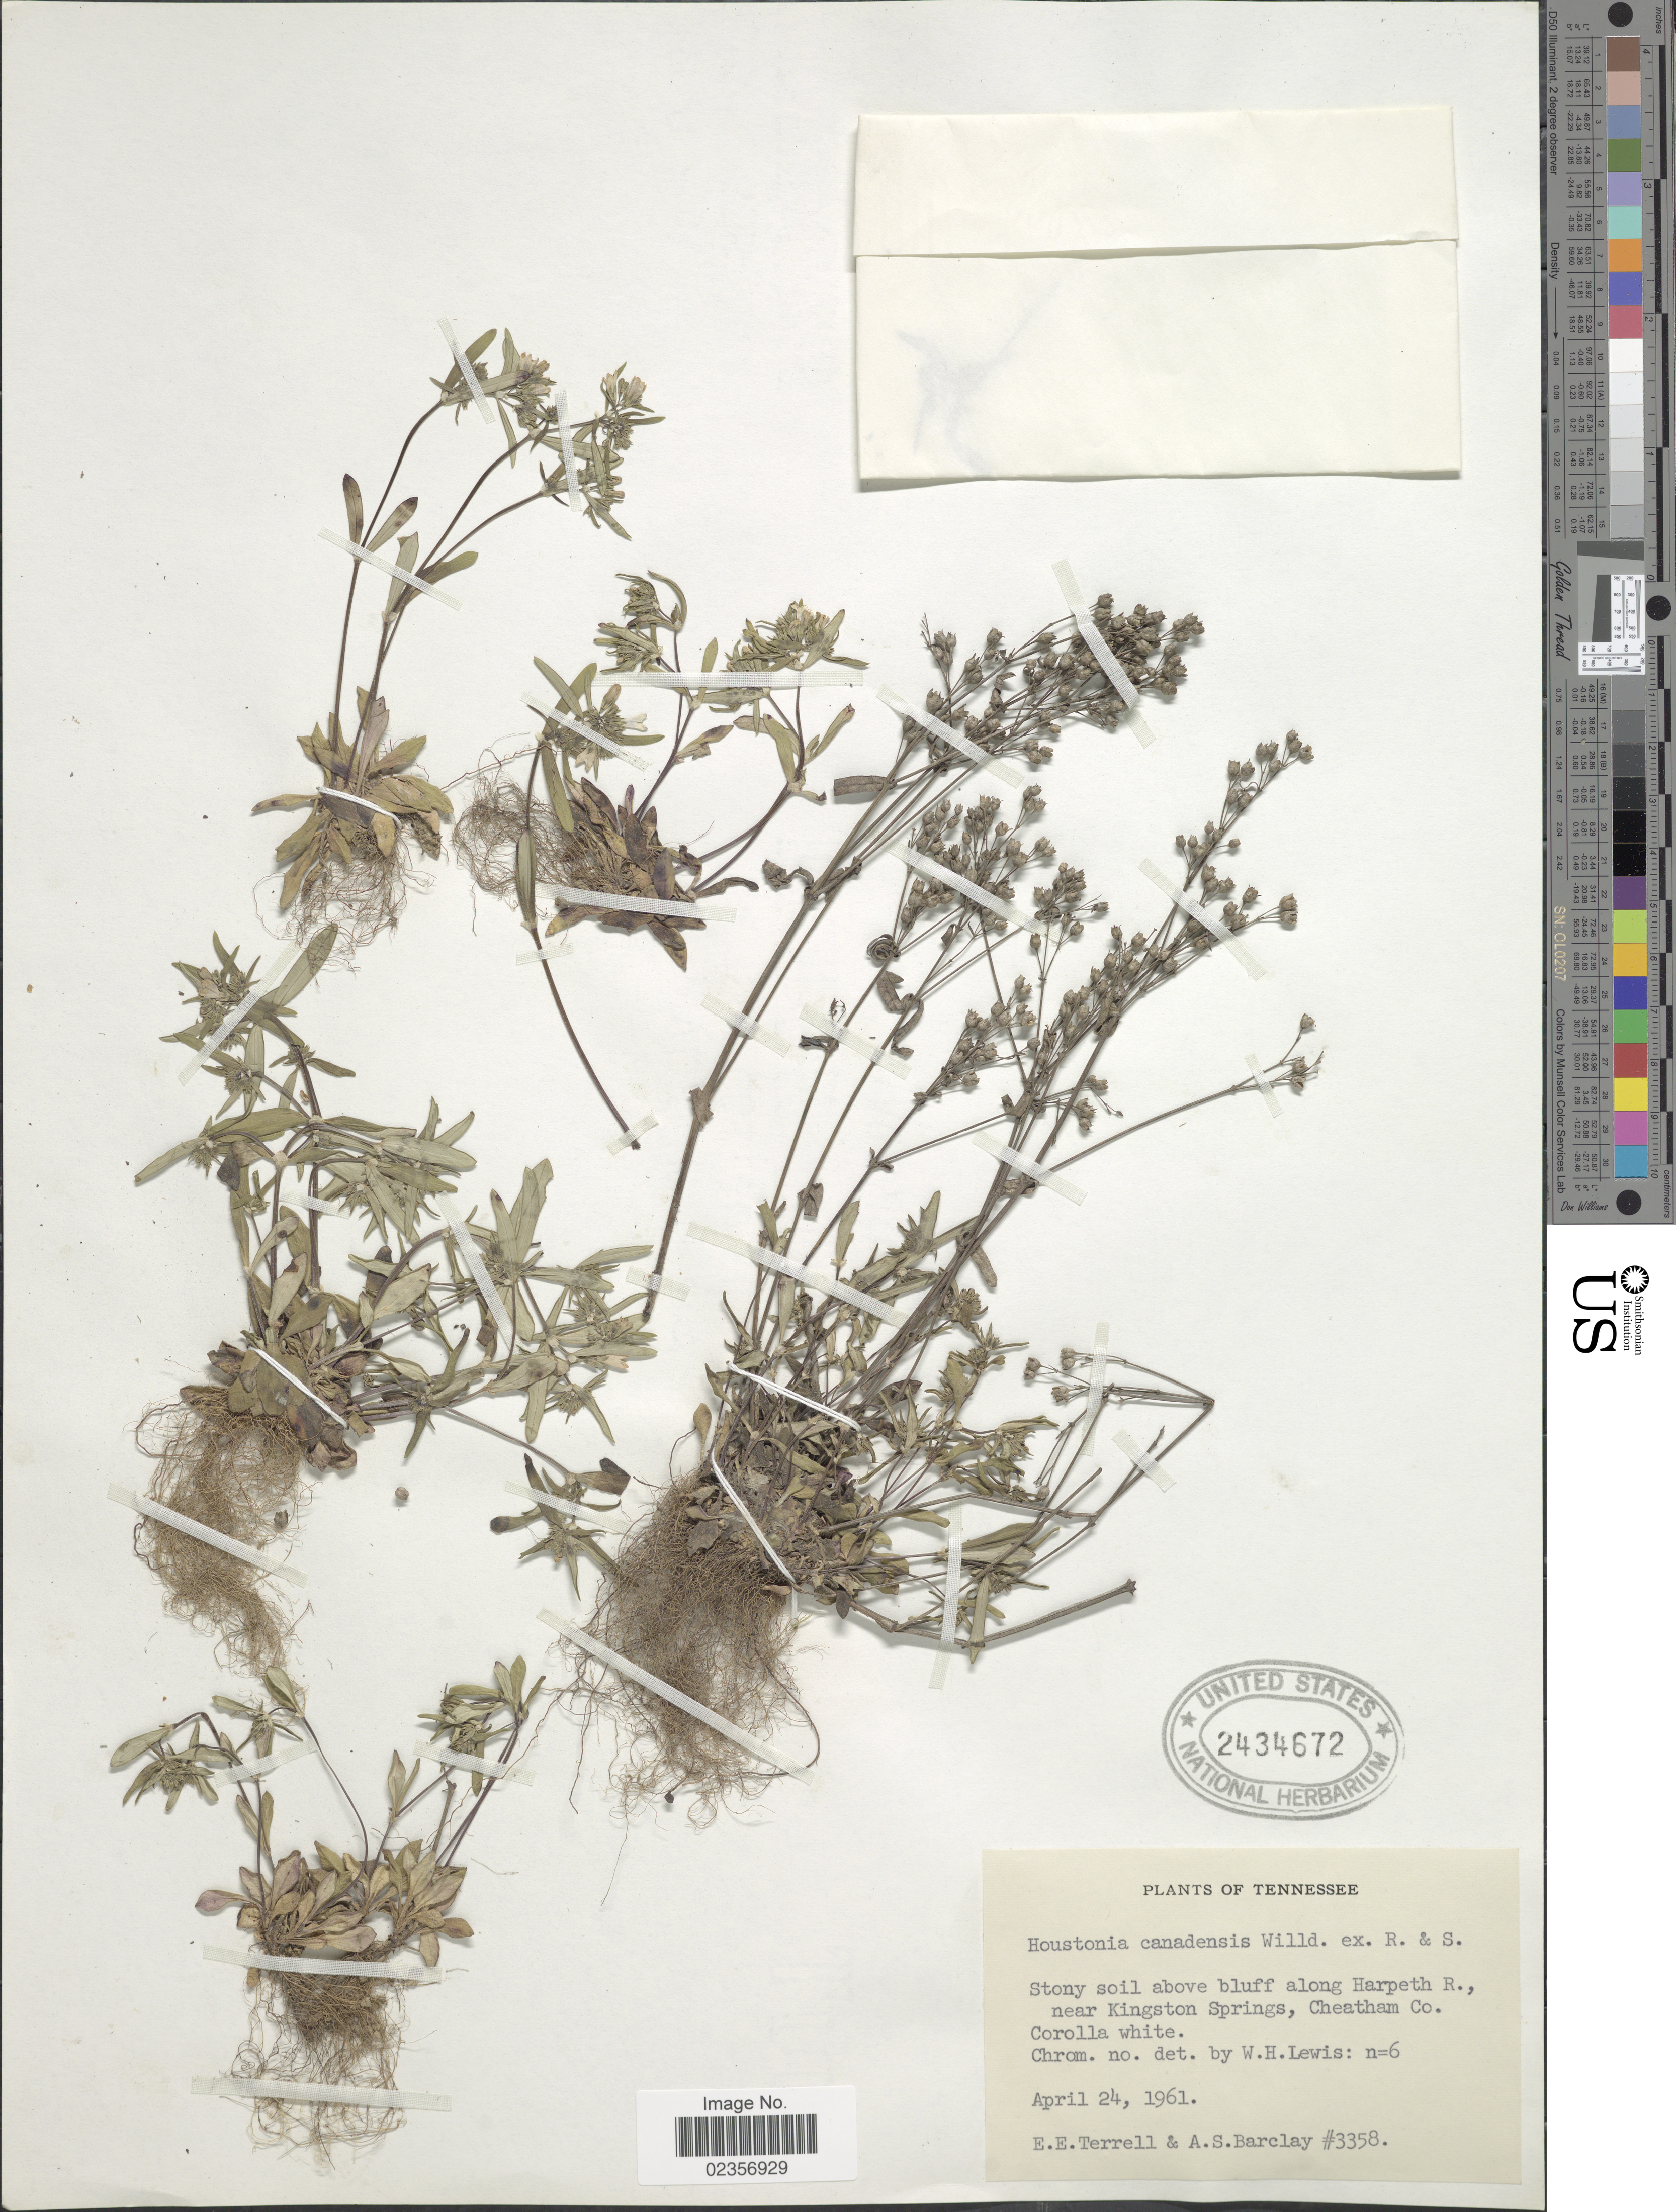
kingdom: Plantae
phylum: Tracheophyta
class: Magnoliopsida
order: Gentianales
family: Rubiaceae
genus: Houstonia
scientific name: Houstonia canadensis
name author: Willd.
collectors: E. E. Terrell & A. S. Barclay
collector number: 3358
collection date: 1961-04-24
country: United States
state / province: Tennessee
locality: Stony soil above bluff along Harpeth R., near Kingston Springs, Cheatham Co.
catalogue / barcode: US 2434672